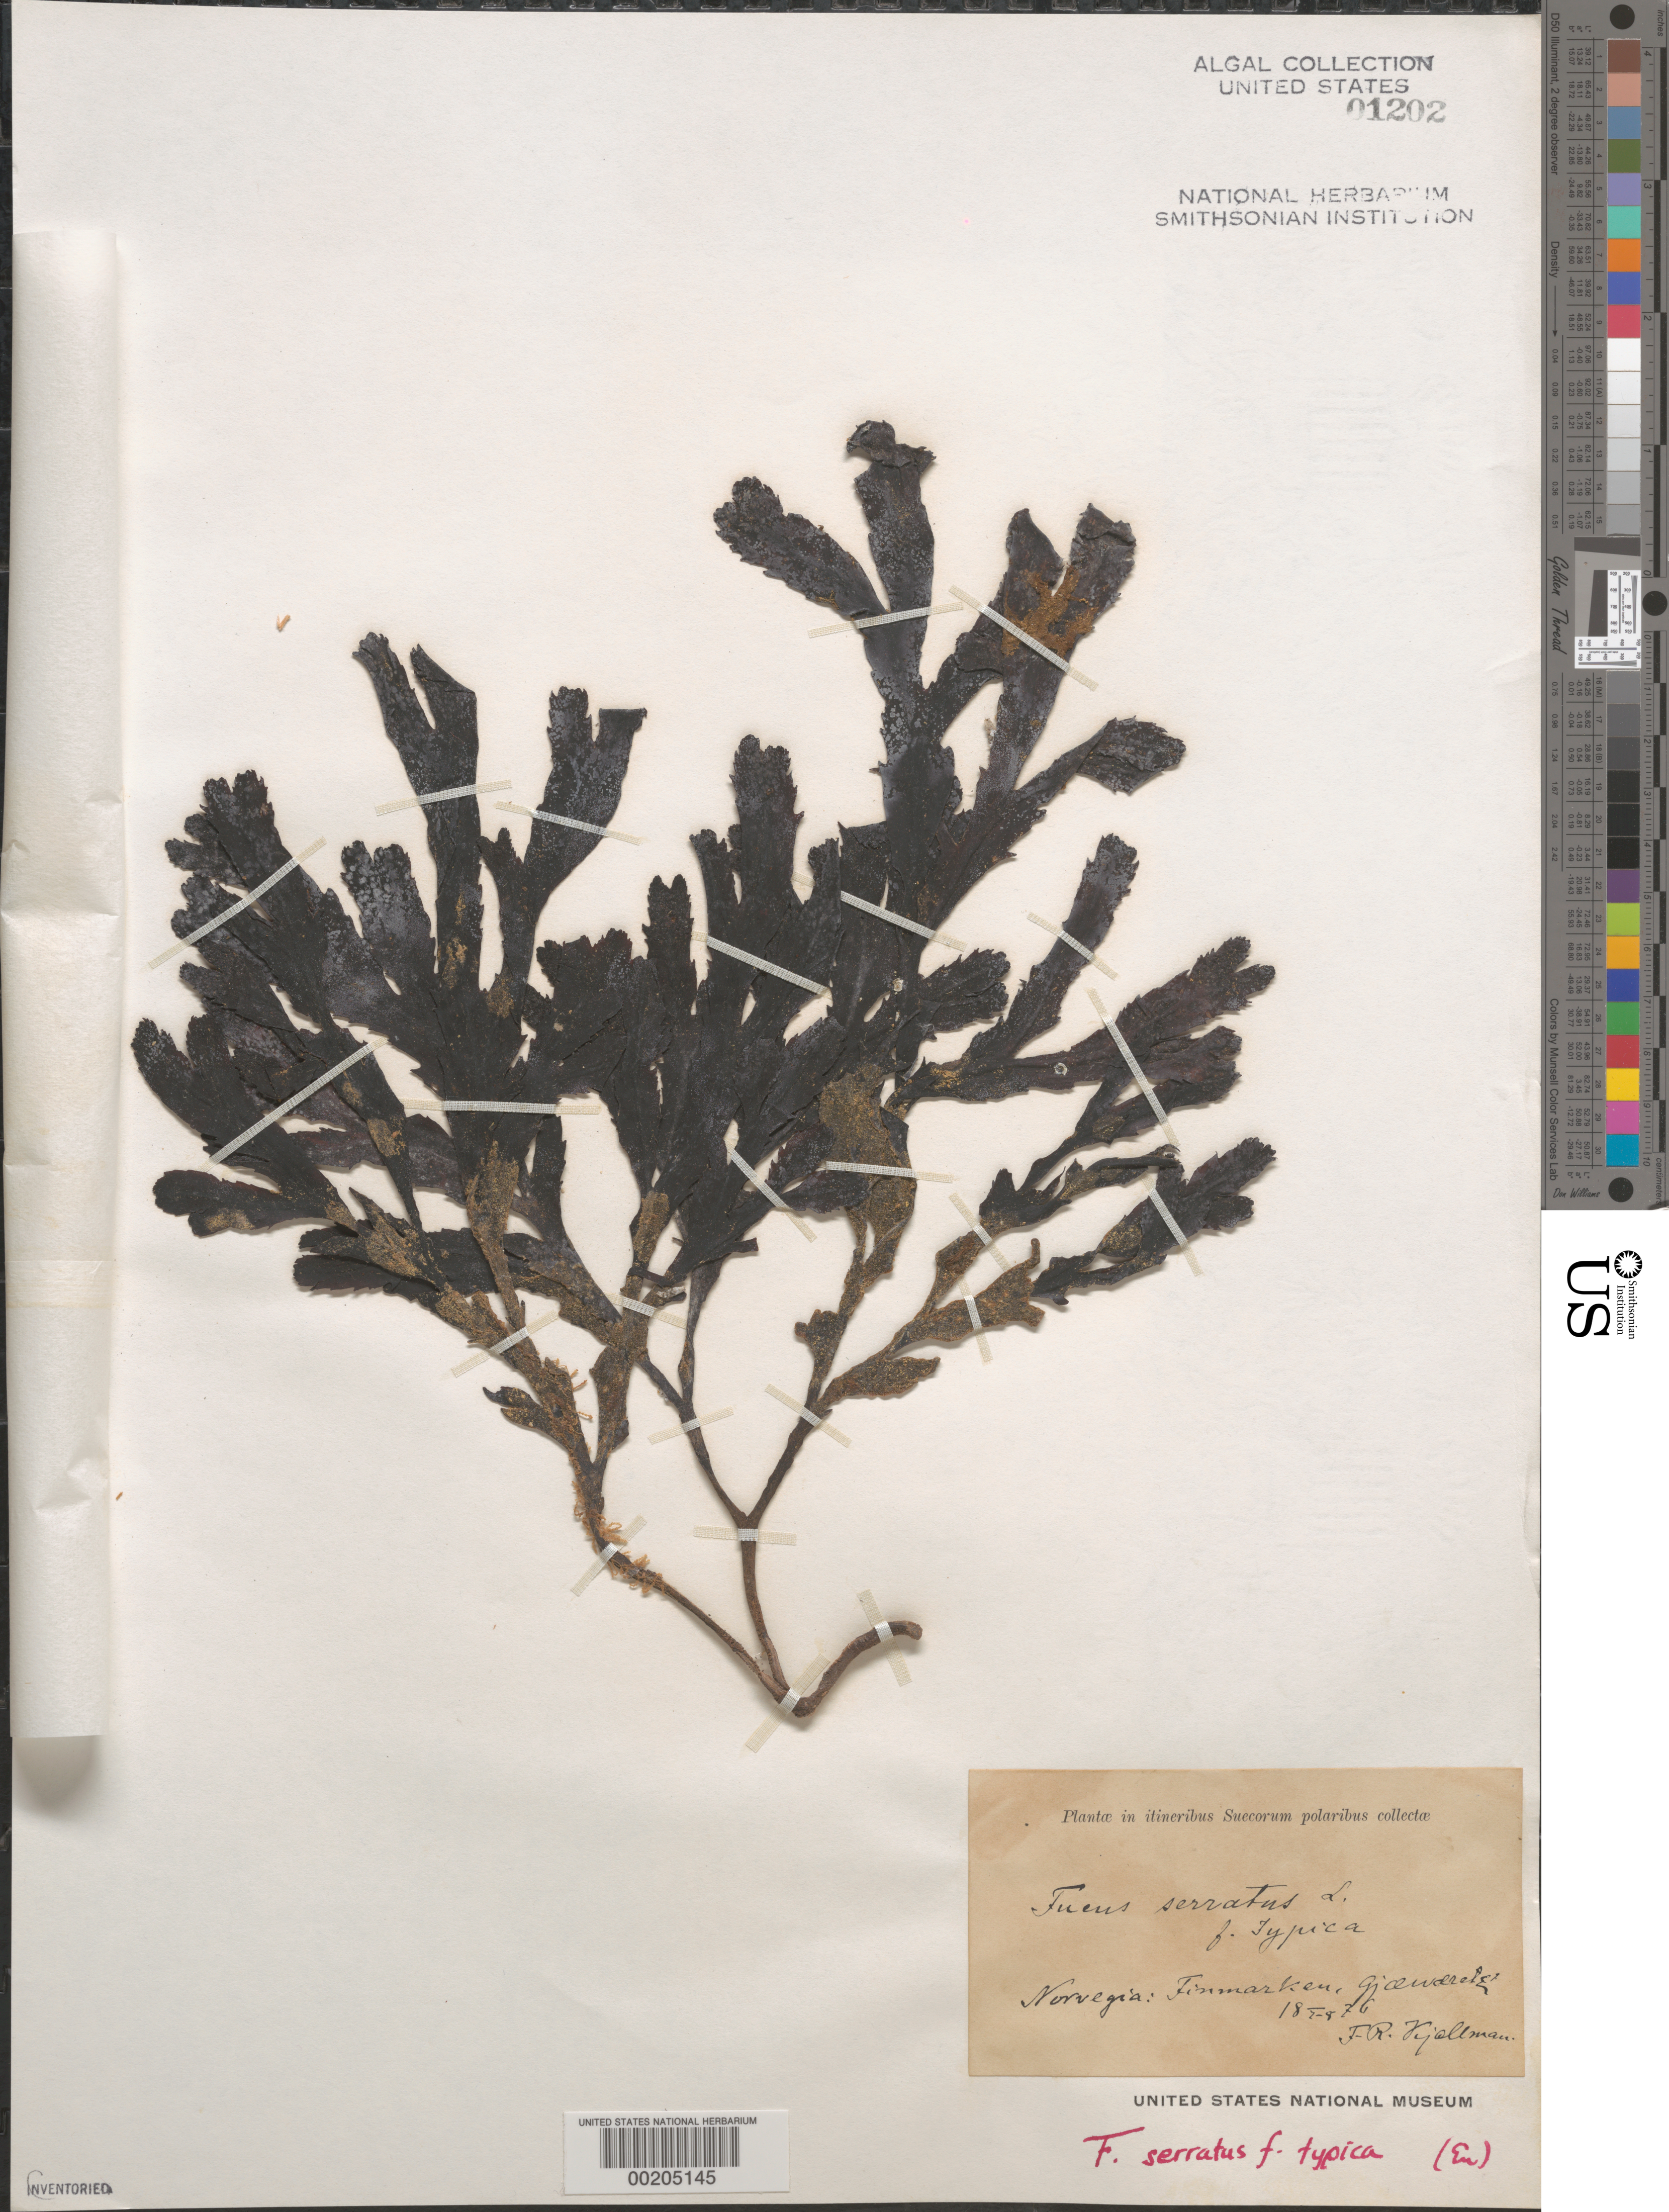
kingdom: Chromista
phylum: Ochrophyta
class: Phaeophyceae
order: Fucales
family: Fucaceae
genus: Fucus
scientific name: Fucus serratus f. typica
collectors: F. R. Kjellman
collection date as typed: Feb 1876 to -- Aug 1876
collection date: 1876-02/1876-08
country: Norway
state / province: Finnmark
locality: Gjesvaer (Gjaesvaer)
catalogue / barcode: US 1202